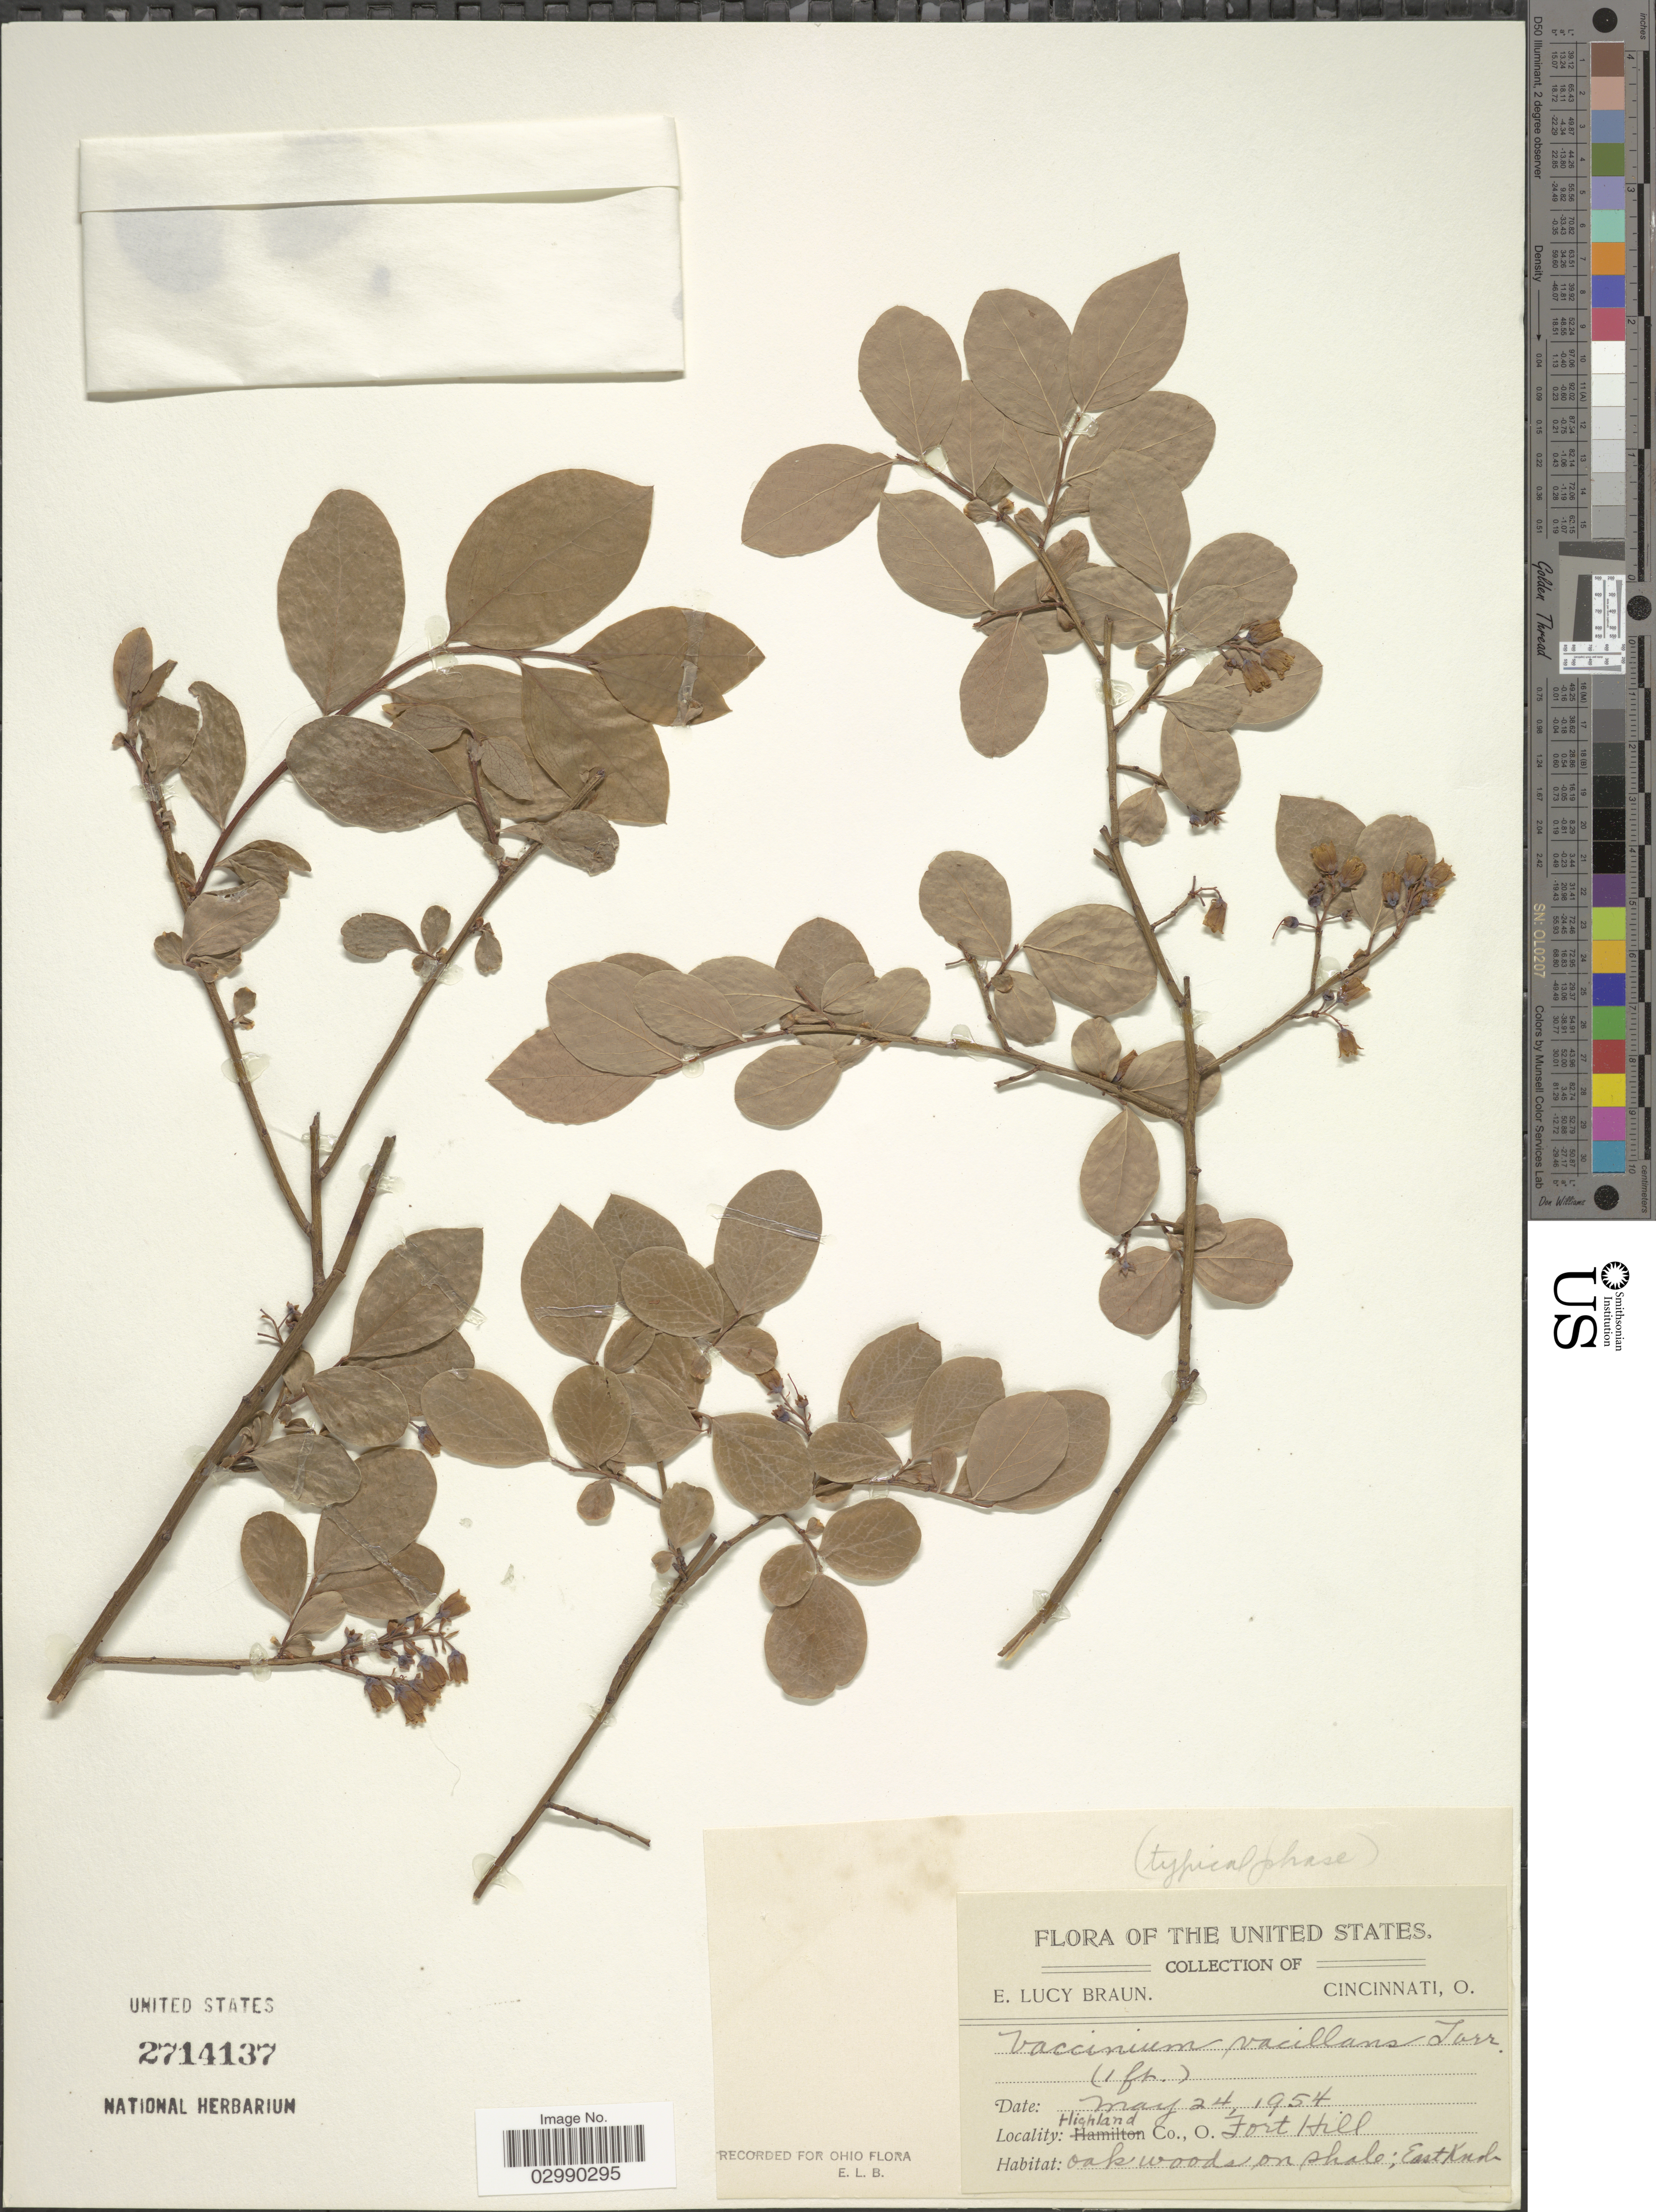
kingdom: Plantae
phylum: Tracheophyta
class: Magnoliopsida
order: Ericales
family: Ericaceae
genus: Vaccinium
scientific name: Vaccinium vacillans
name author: Kalm ex Torr.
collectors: E. L. Braun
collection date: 1954-05-24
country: United States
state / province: Ohio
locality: Highland Co., O. Fort Hill.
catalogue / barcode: US 2714137